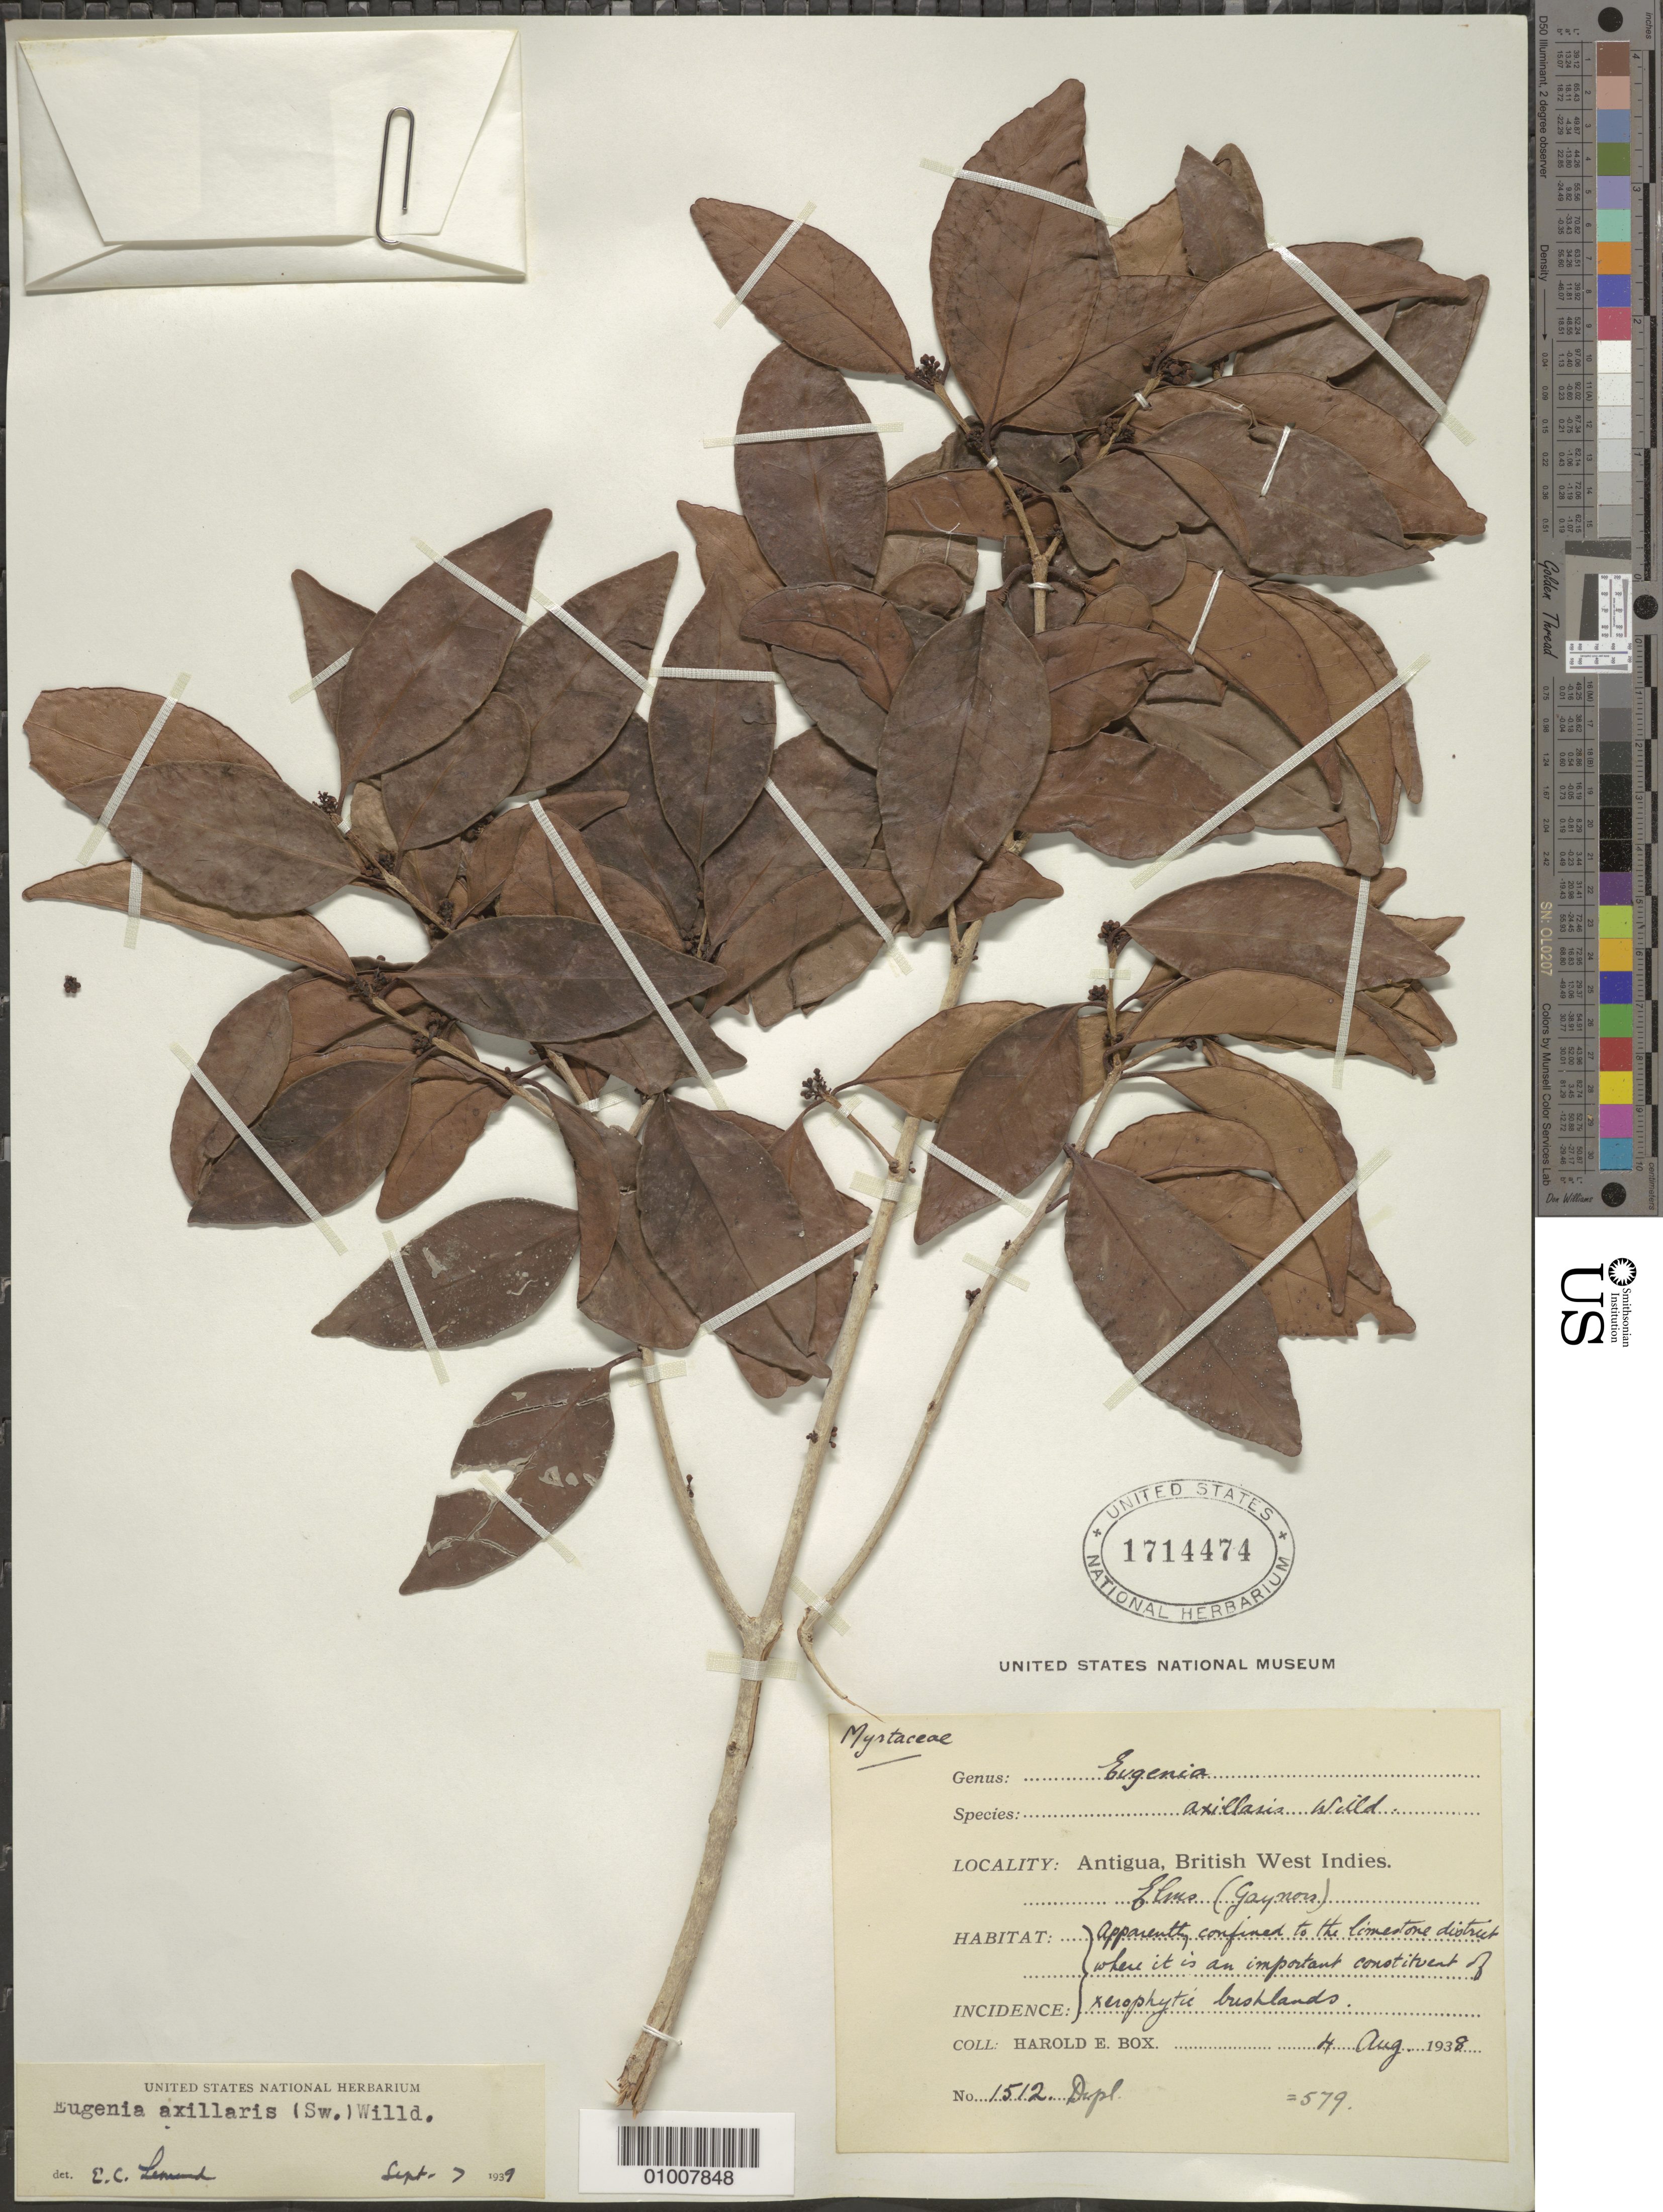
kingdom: Plantae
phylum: Tracheophyta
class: Magnoliopsida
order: Myrtales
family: Myrtaceae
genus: Eugenia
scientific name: Eugenia axillaris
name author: (Sw.) Willd.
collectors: H. E. Box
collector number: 1512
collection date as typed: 04 Aug 1938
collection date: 1938-08-04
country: Antigua and Barbuda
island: Antigua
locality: Limestone district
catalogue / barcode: US 1714474